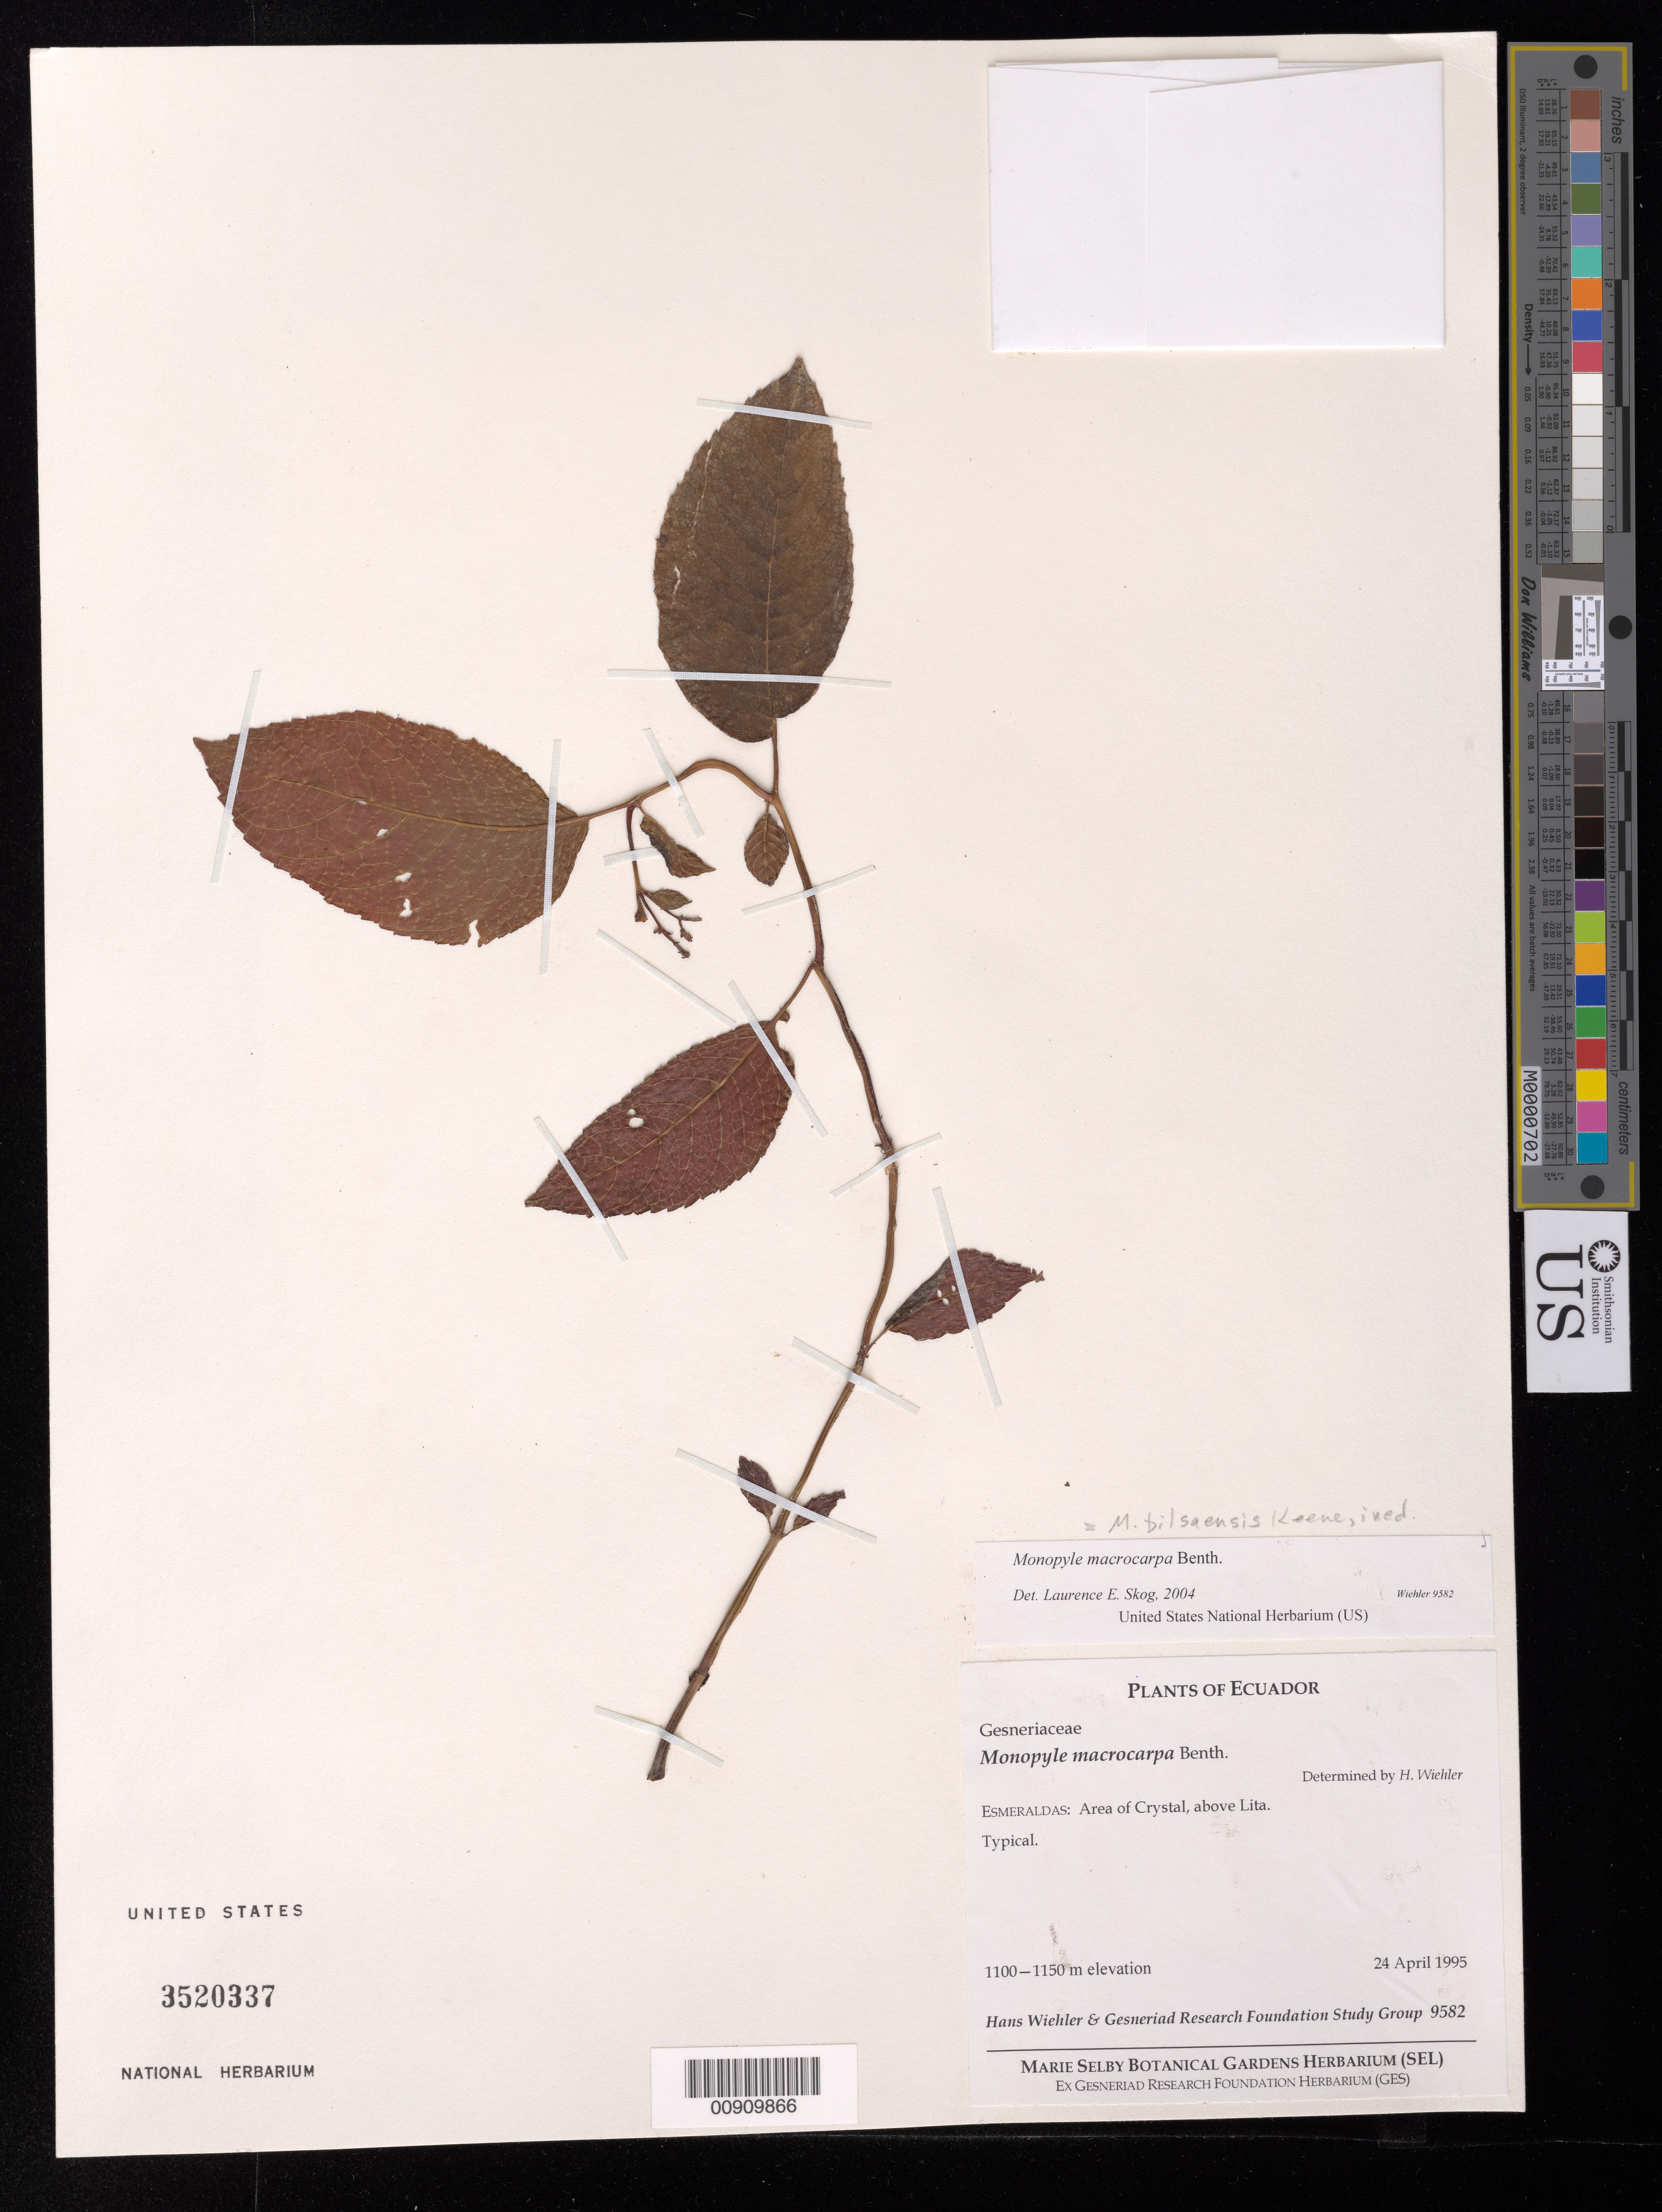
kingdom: Plantae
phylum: Tracheophyta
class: Magnoliopsida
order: Lamiales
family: Gesneriaceae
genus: Monopyle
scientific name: Monopyle chocoensis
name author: Keene & J.L. Clark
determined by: Clark, J. L., (SEL), The Marie Selby Botanical Garden (UNITED STATES)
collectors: H. J. Wiehler & GRF Study Group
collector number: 9582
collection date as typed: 24 Apr 1995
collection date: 1995-04-24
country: Ecuador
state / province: Esmeraldas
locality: Esmeraldas: area of Crystal, above Lita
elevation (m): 1100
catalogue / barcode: US 3520337